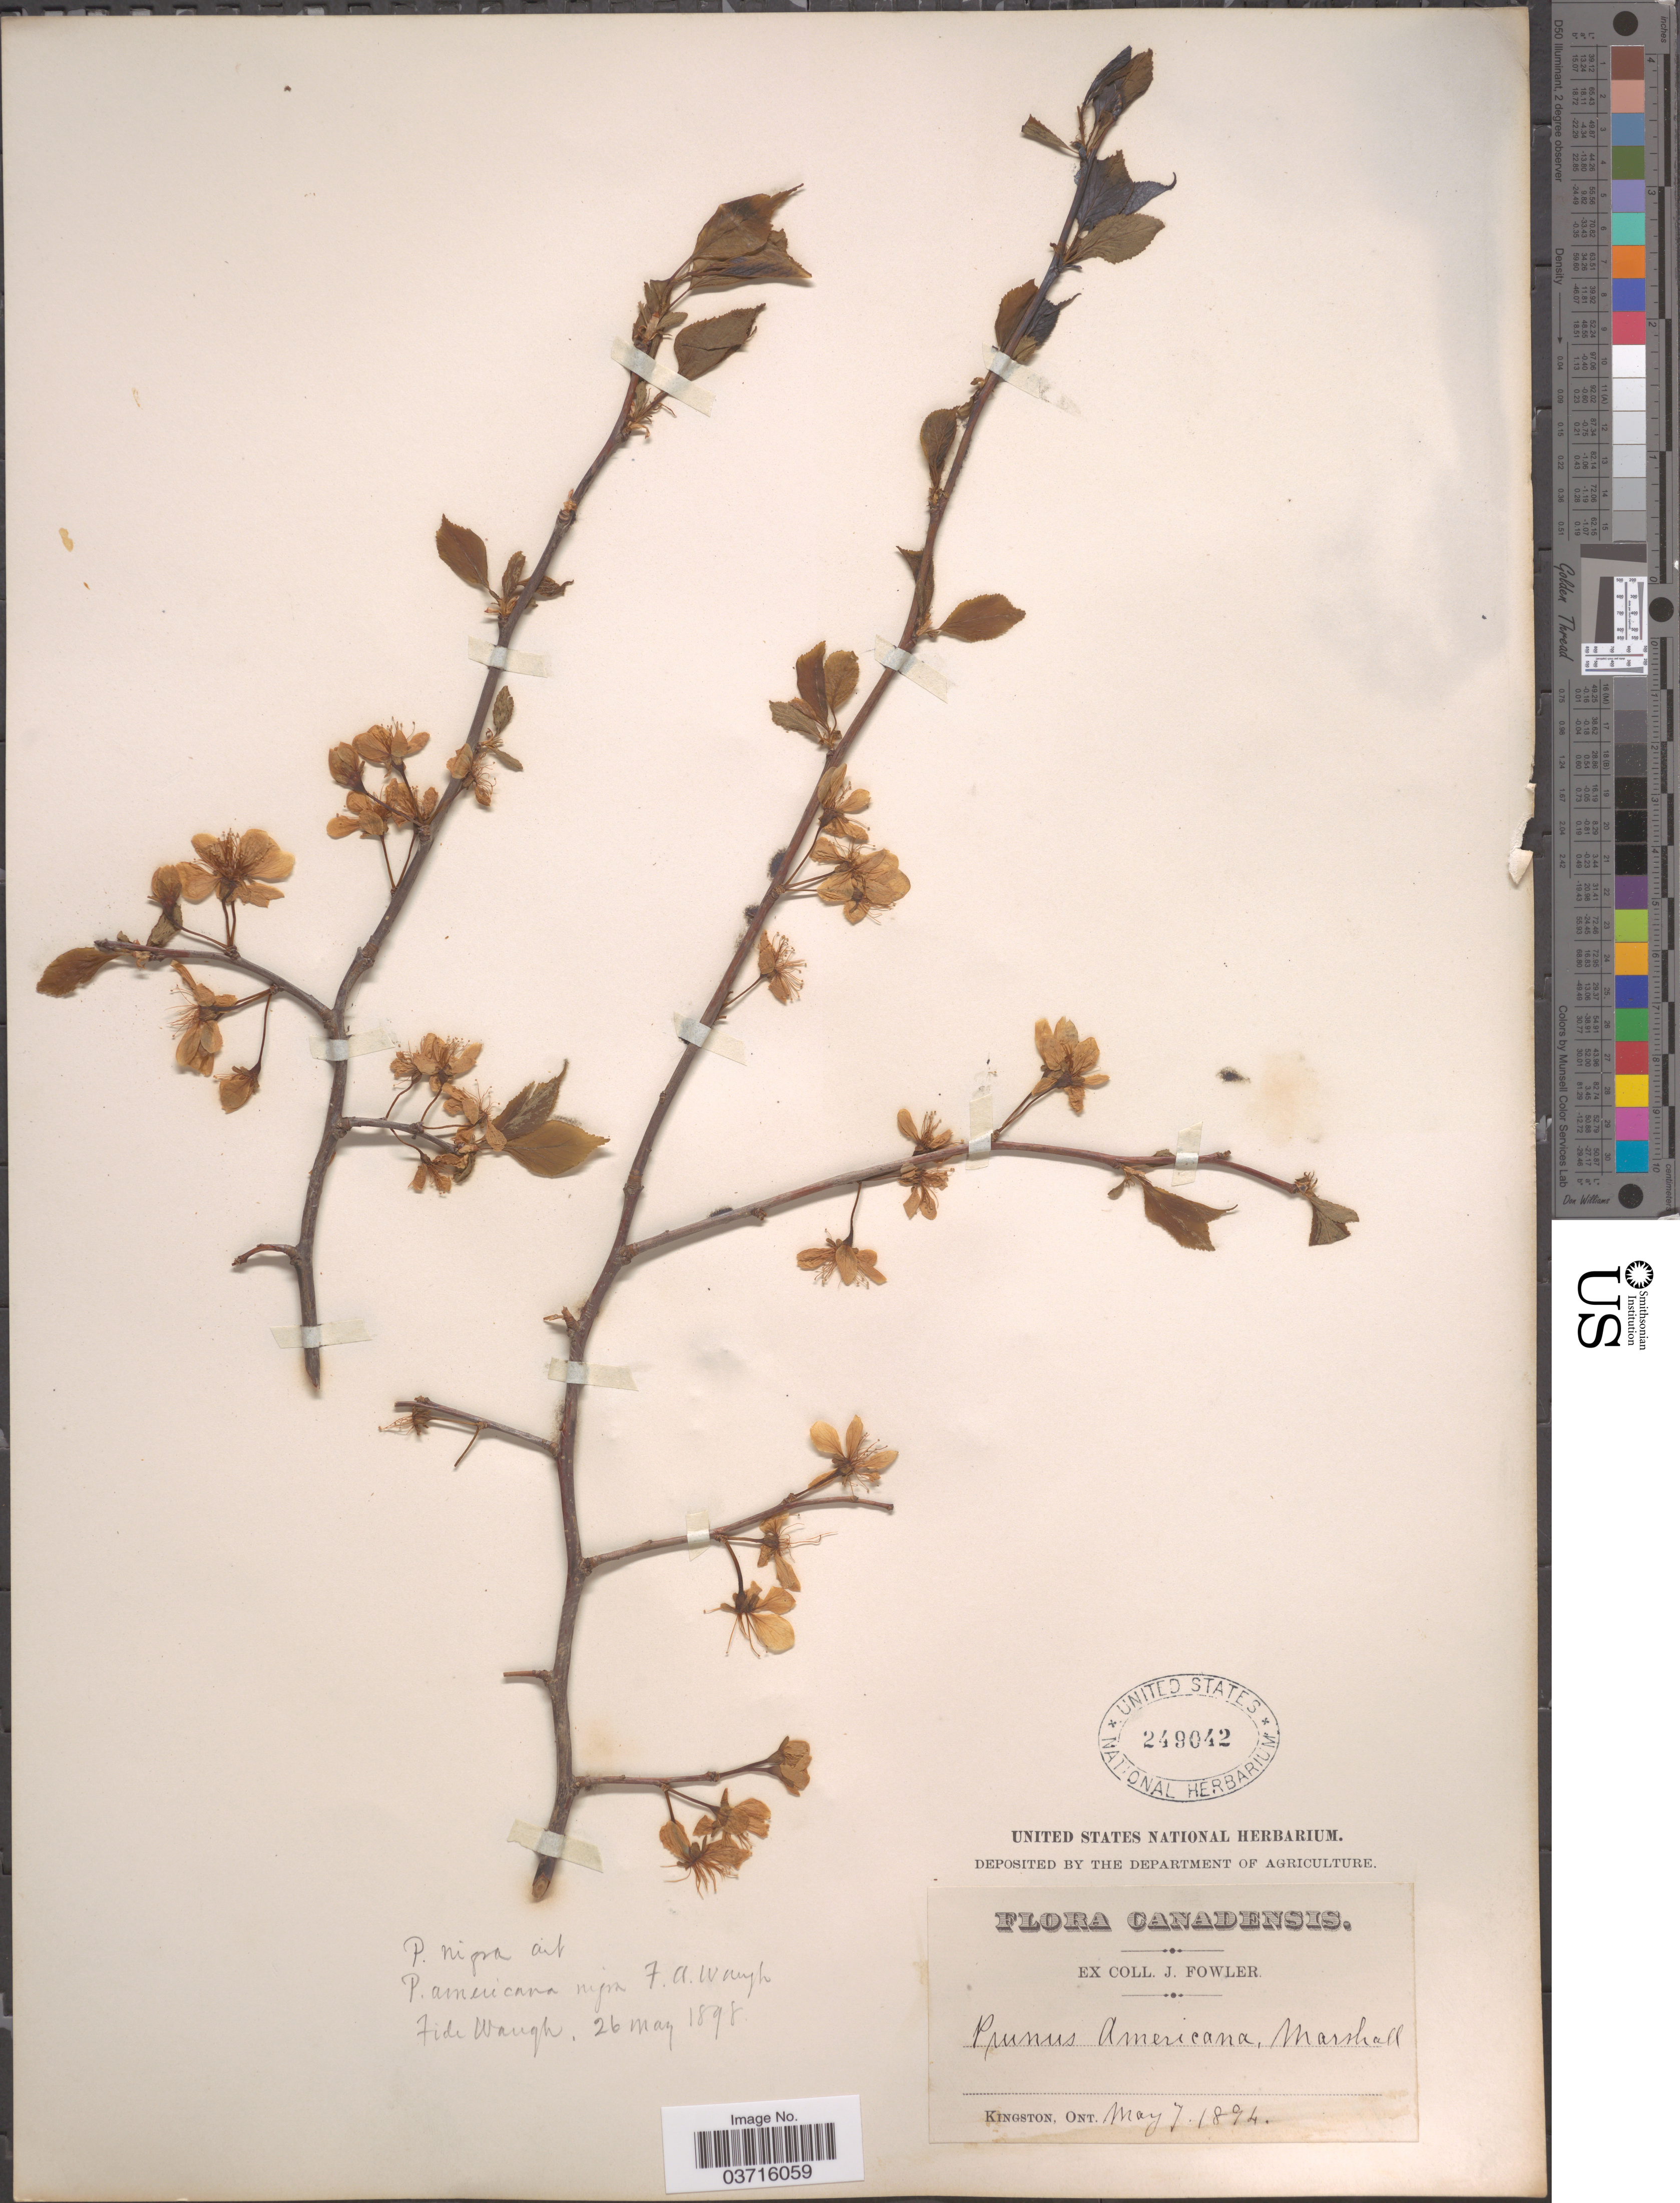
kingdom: Plantae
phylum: Tracheophyta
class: Magnoliopsida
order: Rosales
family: Rosaceae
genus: Prunus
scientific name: Prunus nigra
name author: Wight & Hedrick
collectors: J. Fowler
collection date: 1894-05-07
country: Canada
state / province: Ontario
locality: Kingston.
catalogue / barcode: US 249042